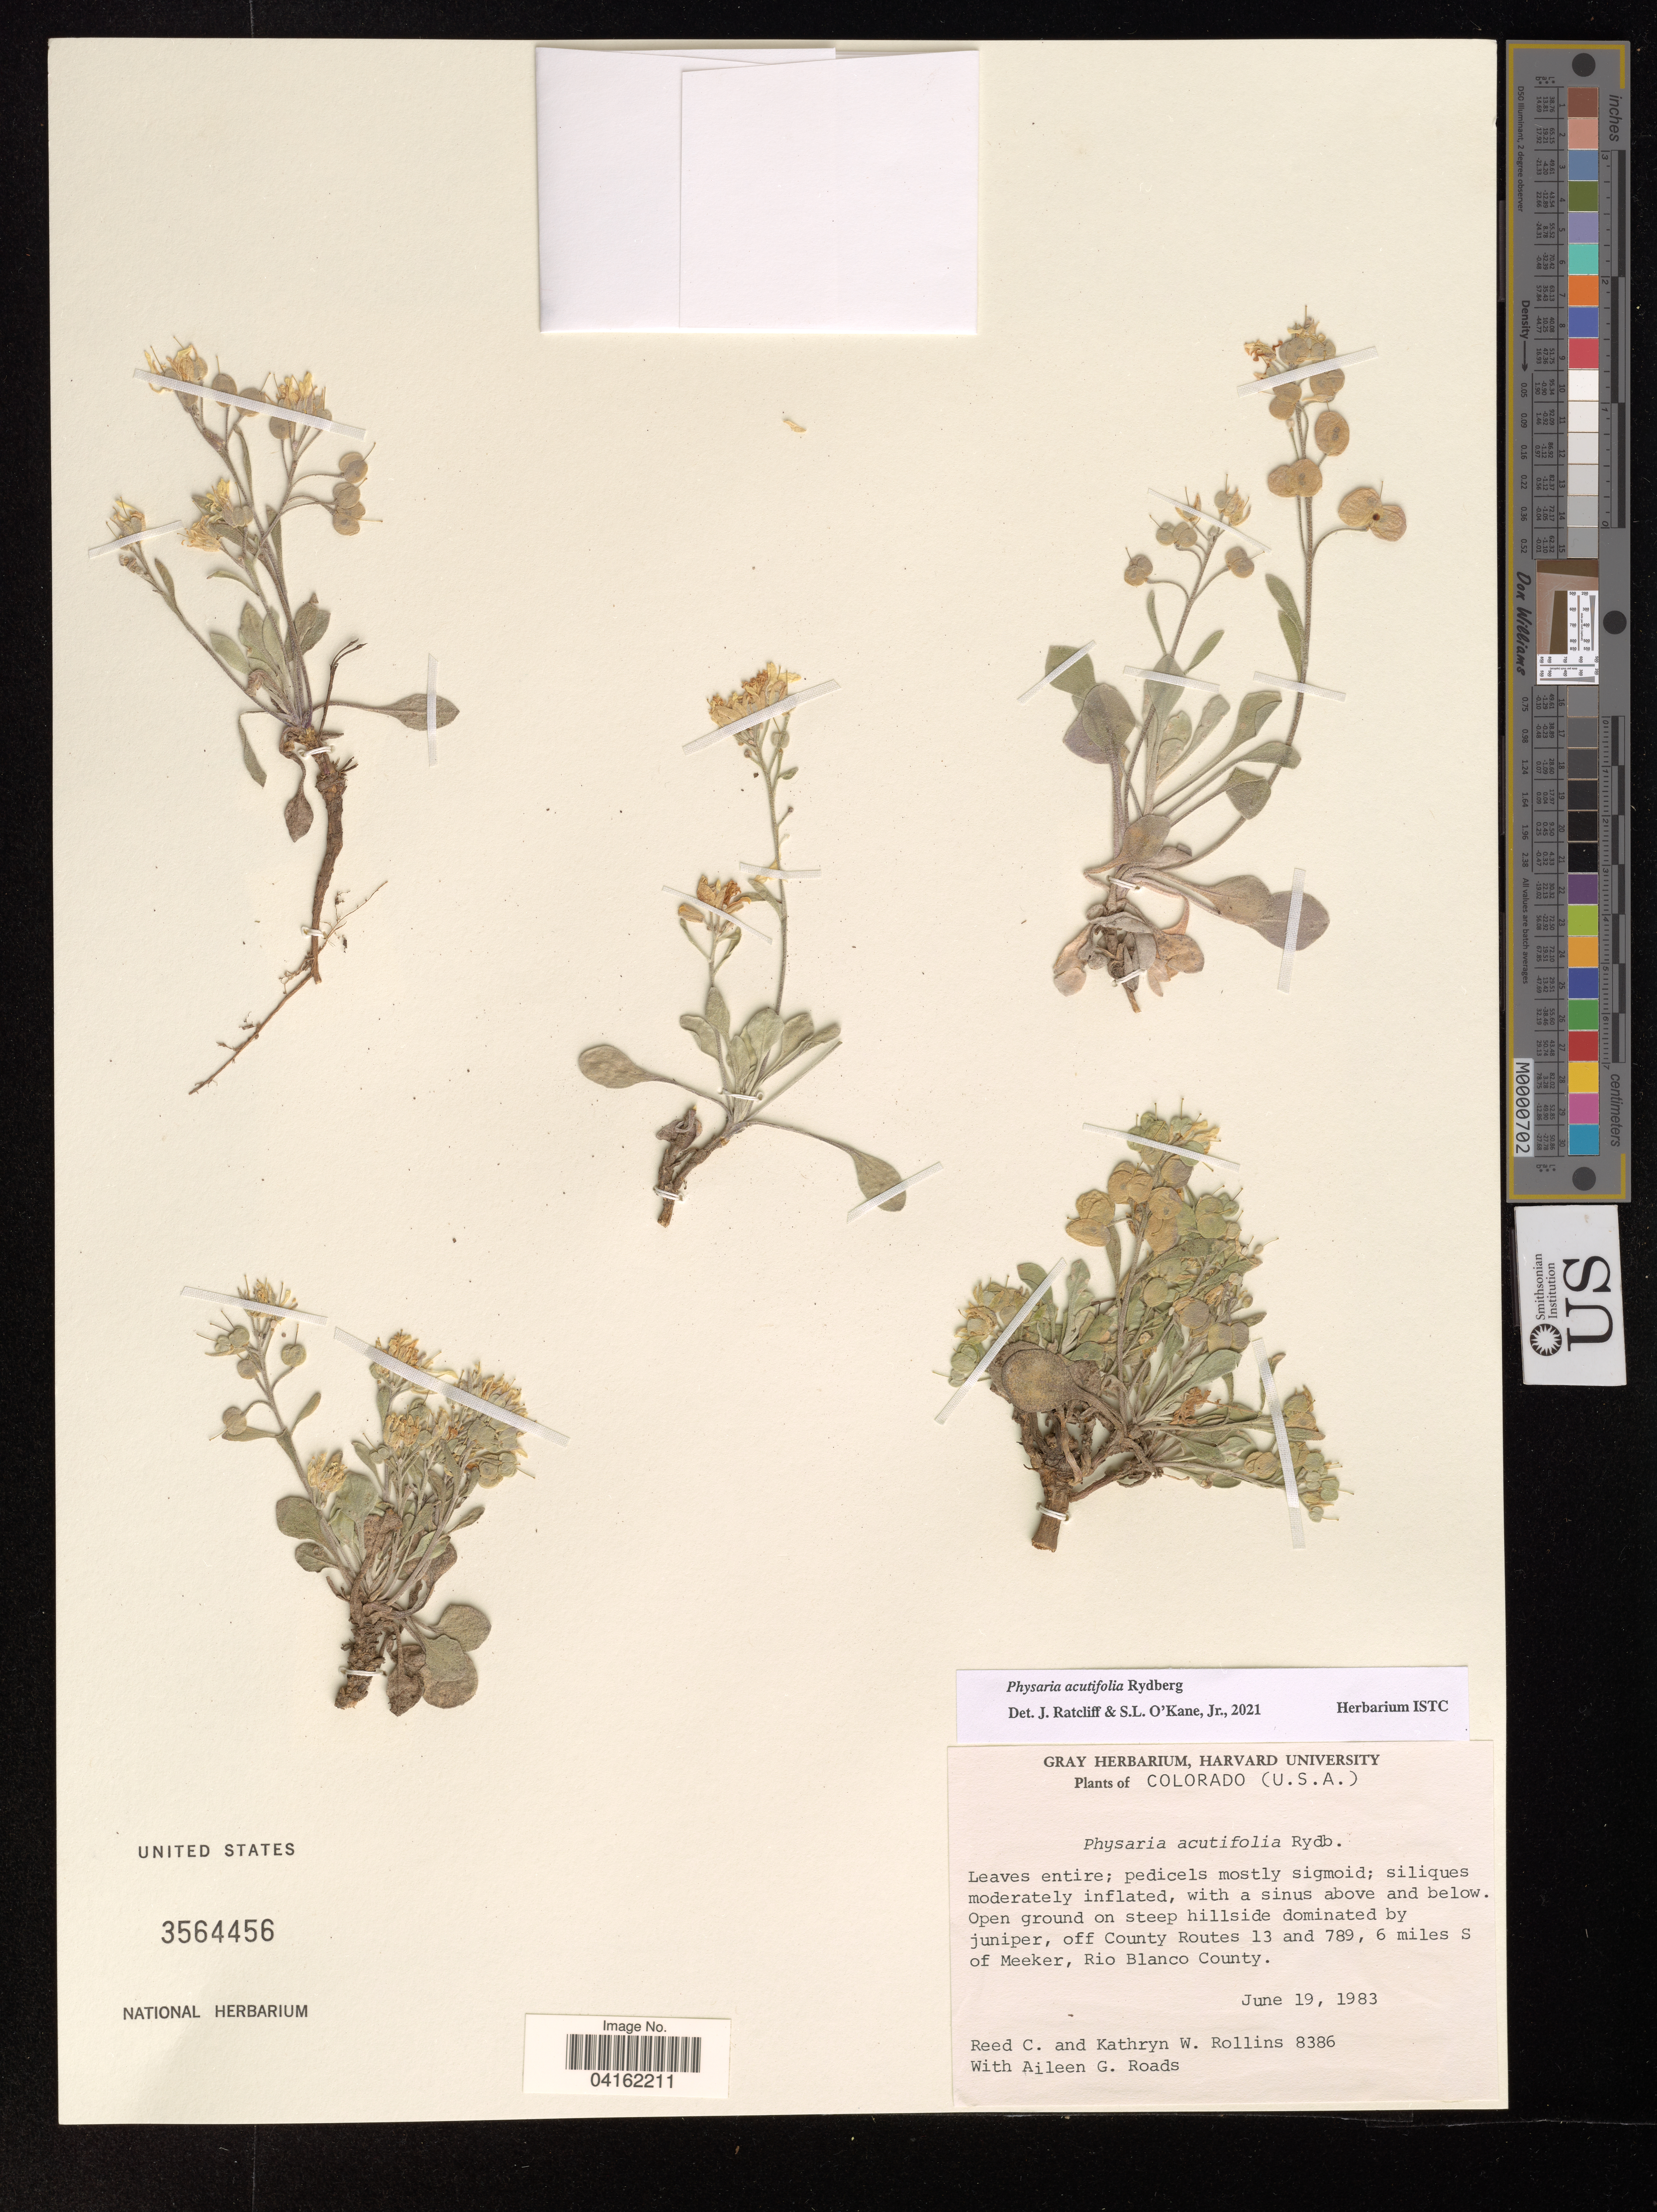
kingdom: Plantae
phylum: Tracheophyta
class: Magnoliopsida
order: Brassicales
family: Brassicaceae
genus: Physaria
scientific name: Physaria acutifolia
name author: Rydb.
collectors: R. C. Rollins & A. Roads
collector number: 8386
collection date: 1983-06-19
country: United States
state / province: Colorado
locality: Off County Routes 13 and 789, 6 miles S of Meeker, Rio Blanco County.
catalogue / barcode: US 3564456